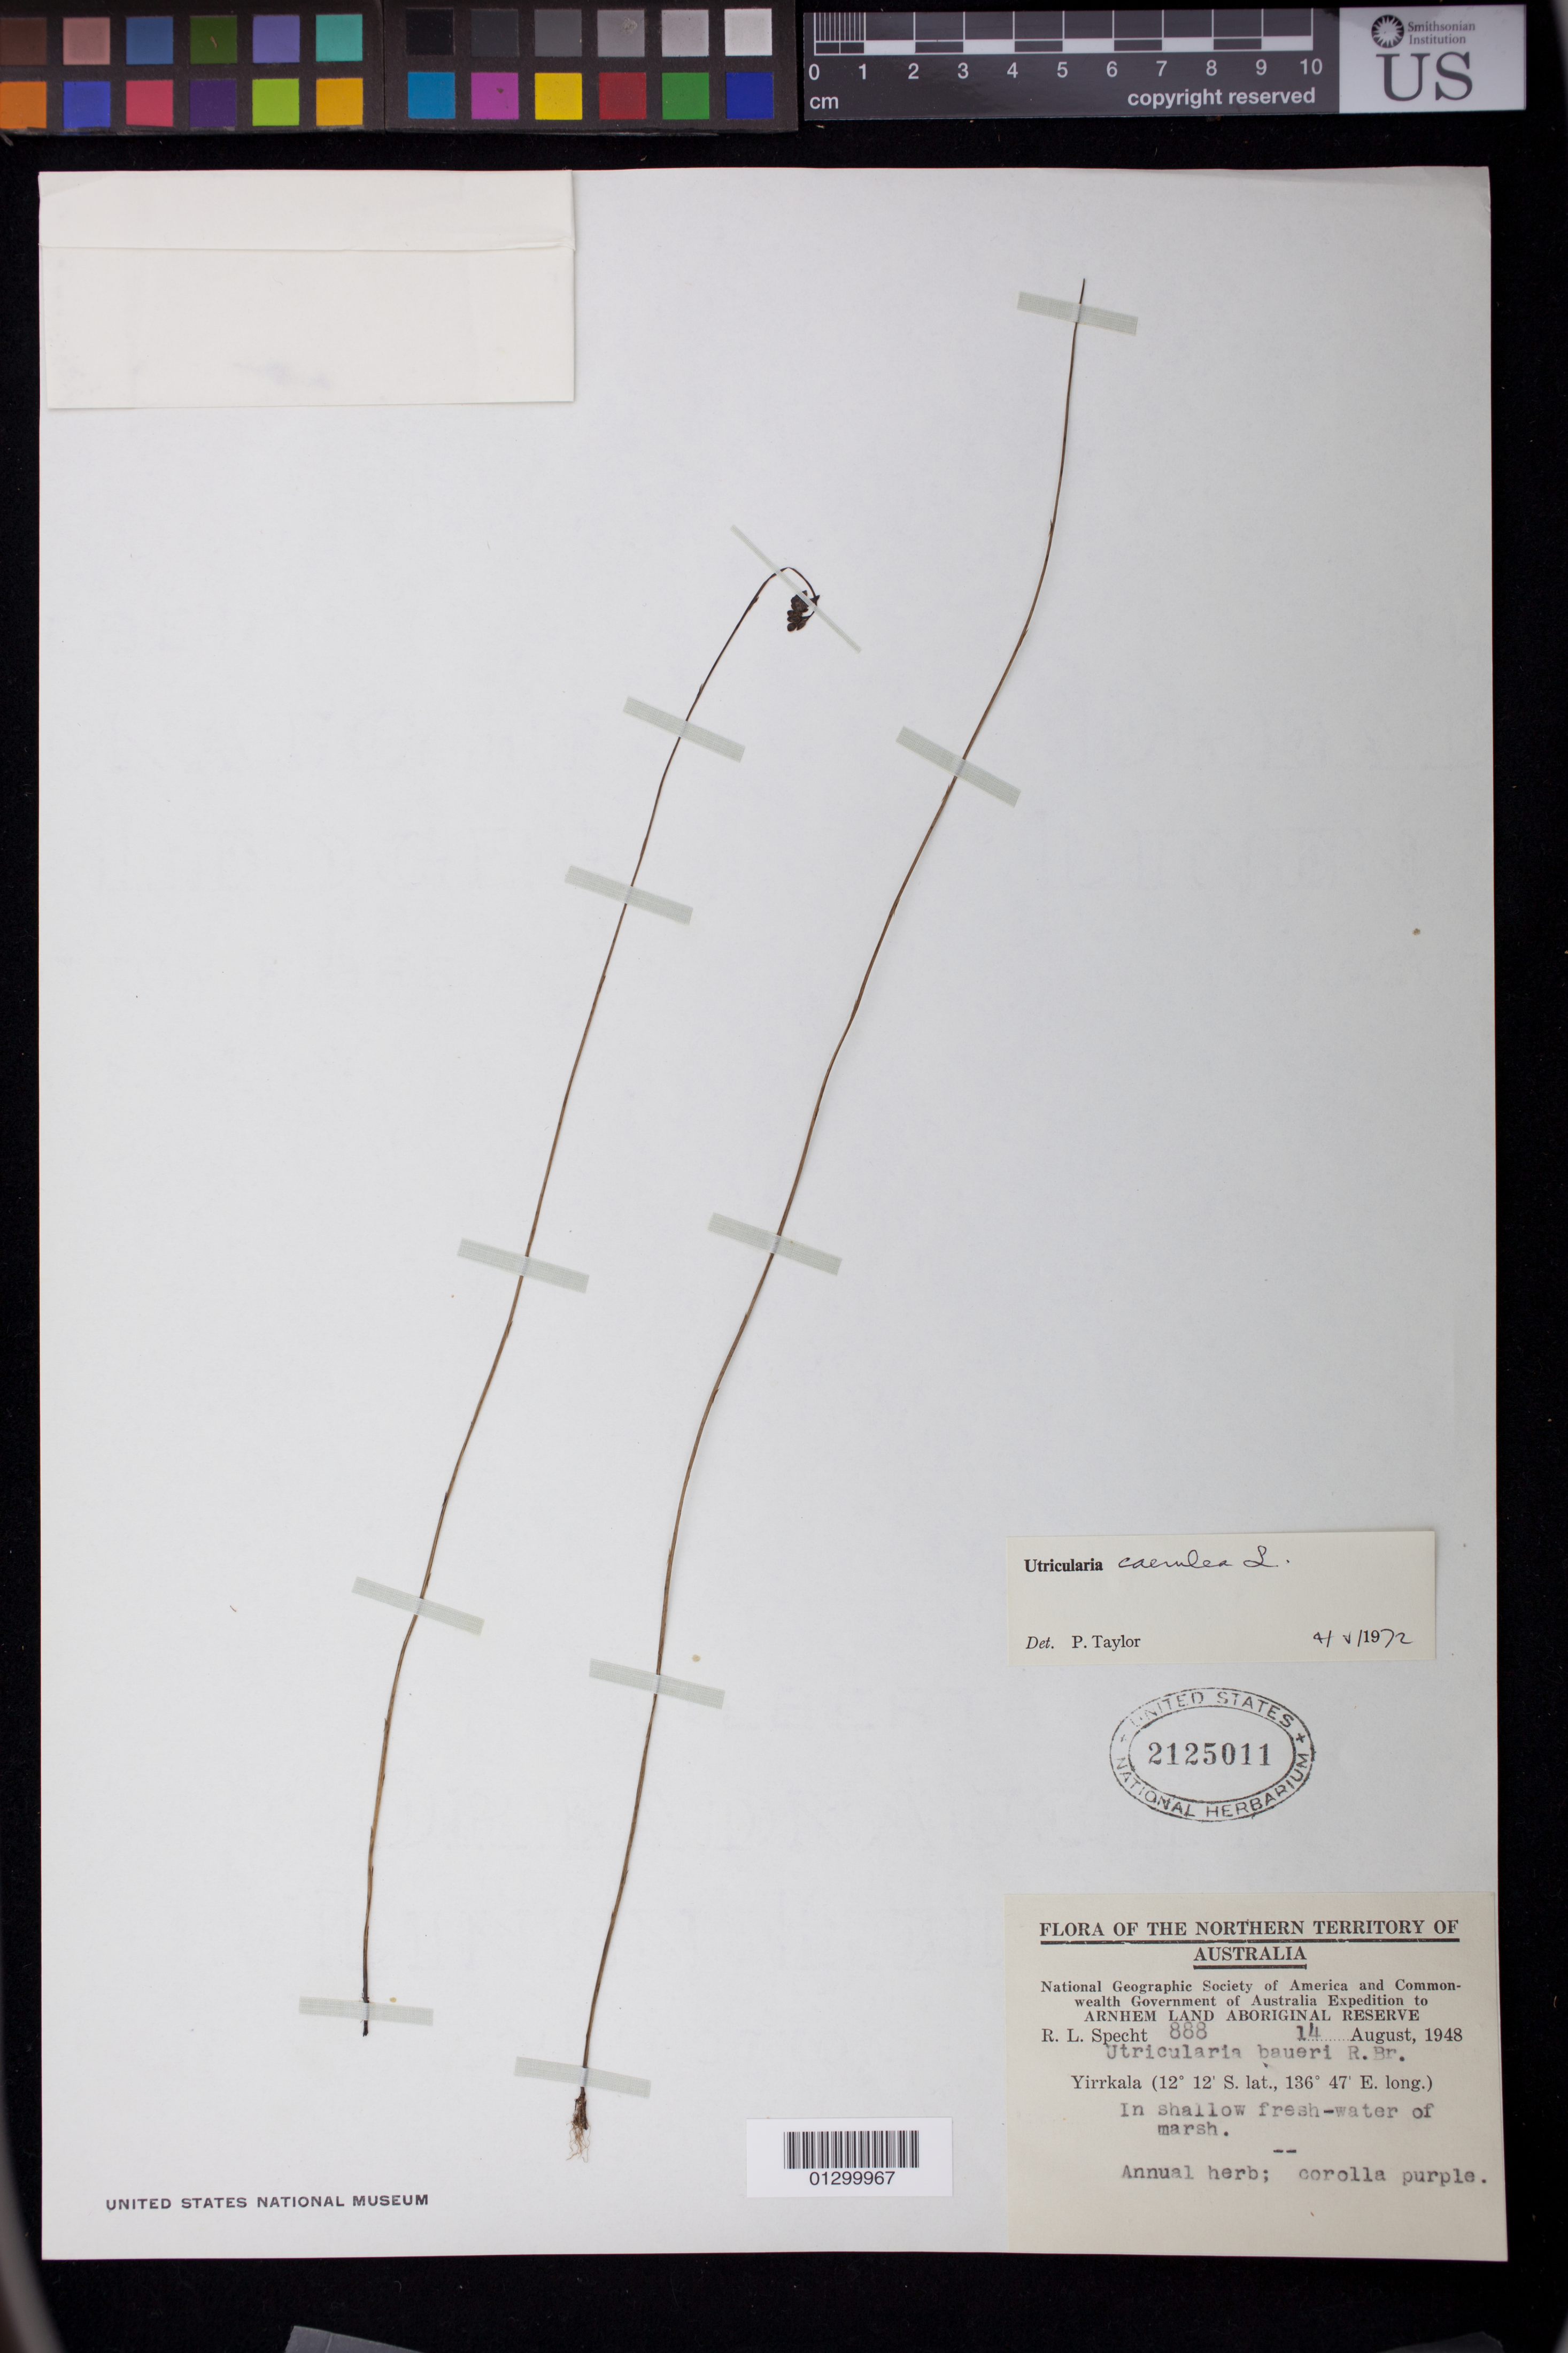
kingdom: Plantae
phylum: Tracheophyta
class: Magnoliopsida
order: Lamiales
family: Lentibulariaceae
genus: Utricularia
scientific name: Utricularia caerulea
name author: L.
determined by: Taylor, P.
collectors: R. L. Specht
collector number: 888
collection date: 1948-08-14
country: Australia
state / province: Northern Territory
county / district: East Arnhem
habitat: In shallow fresh-water of marsh.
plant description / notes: Annual herb; corolla purple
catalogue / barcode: US 2125011